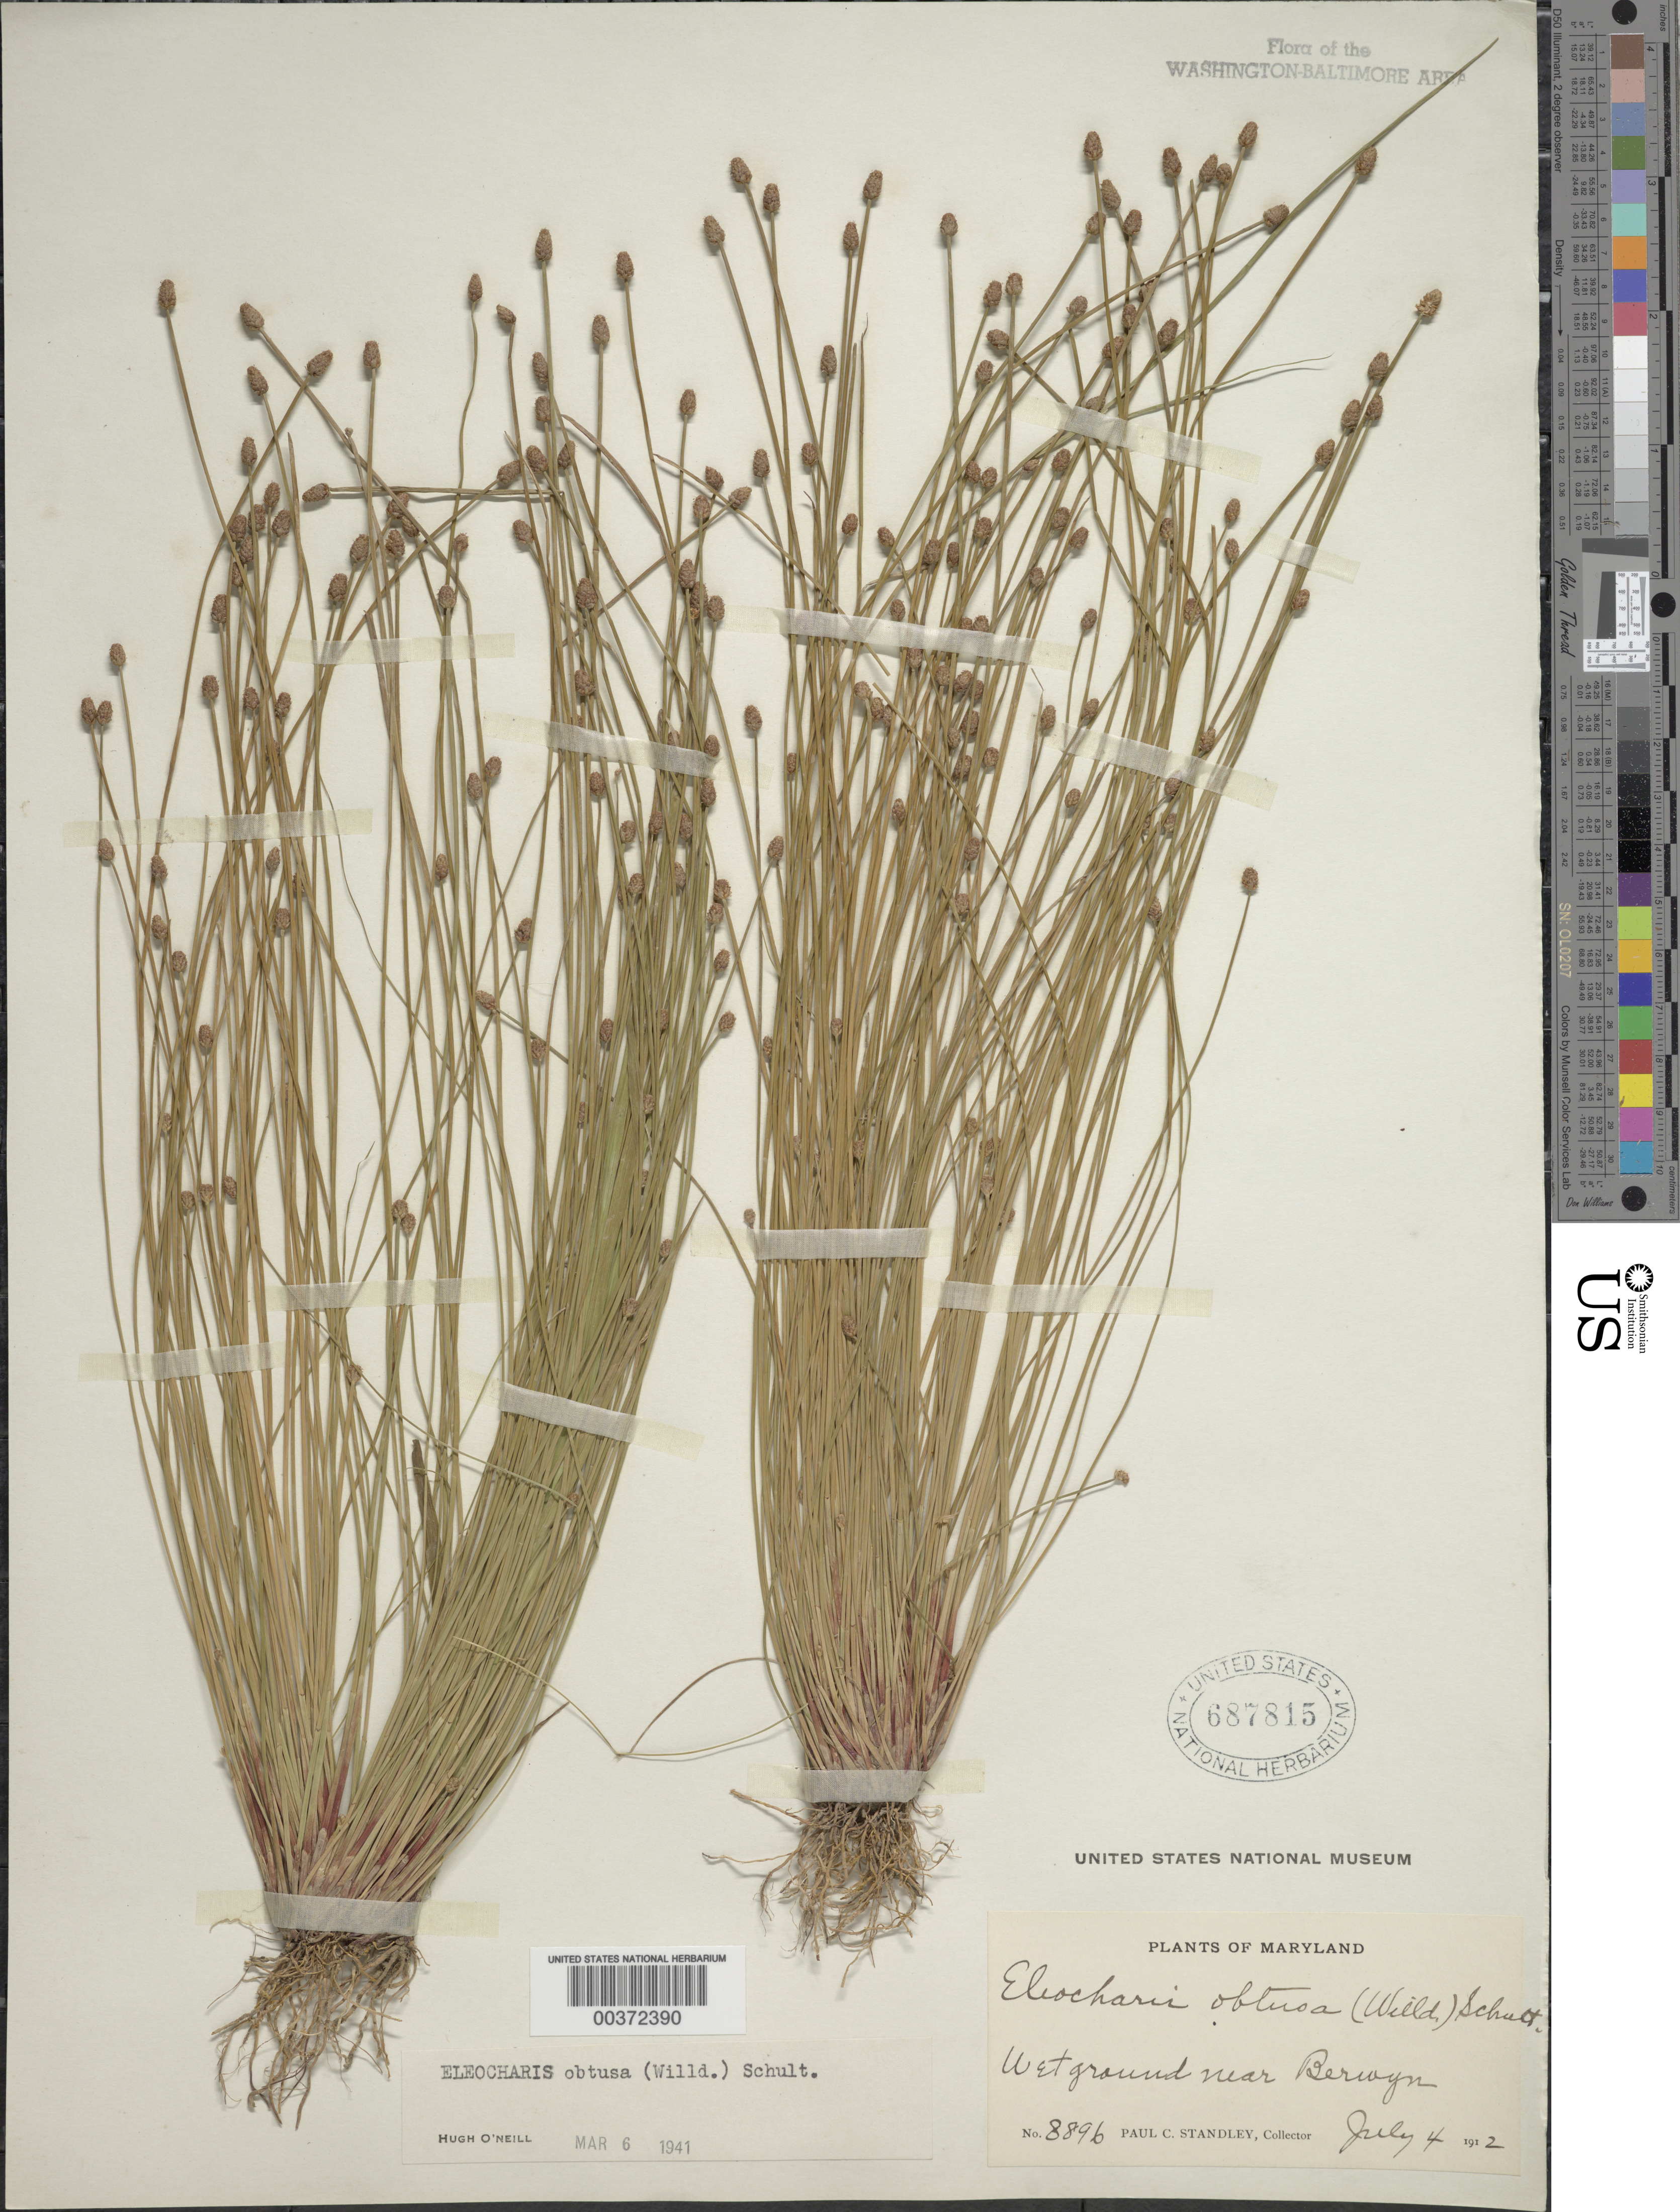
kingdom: Plantae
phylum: Tracheophyta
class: Liliopsida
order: Poales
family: Cyperaceae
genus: Eleocharis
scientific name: Eleocharis obtusa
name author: (Willd.) Schult.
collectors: P. C. Standley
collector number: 8896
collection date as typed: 04 Jul 1912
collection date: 1912-07-04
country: United States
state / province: Maryland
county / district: Prince George's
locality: Berwyn vicinity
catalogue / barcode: US 687815